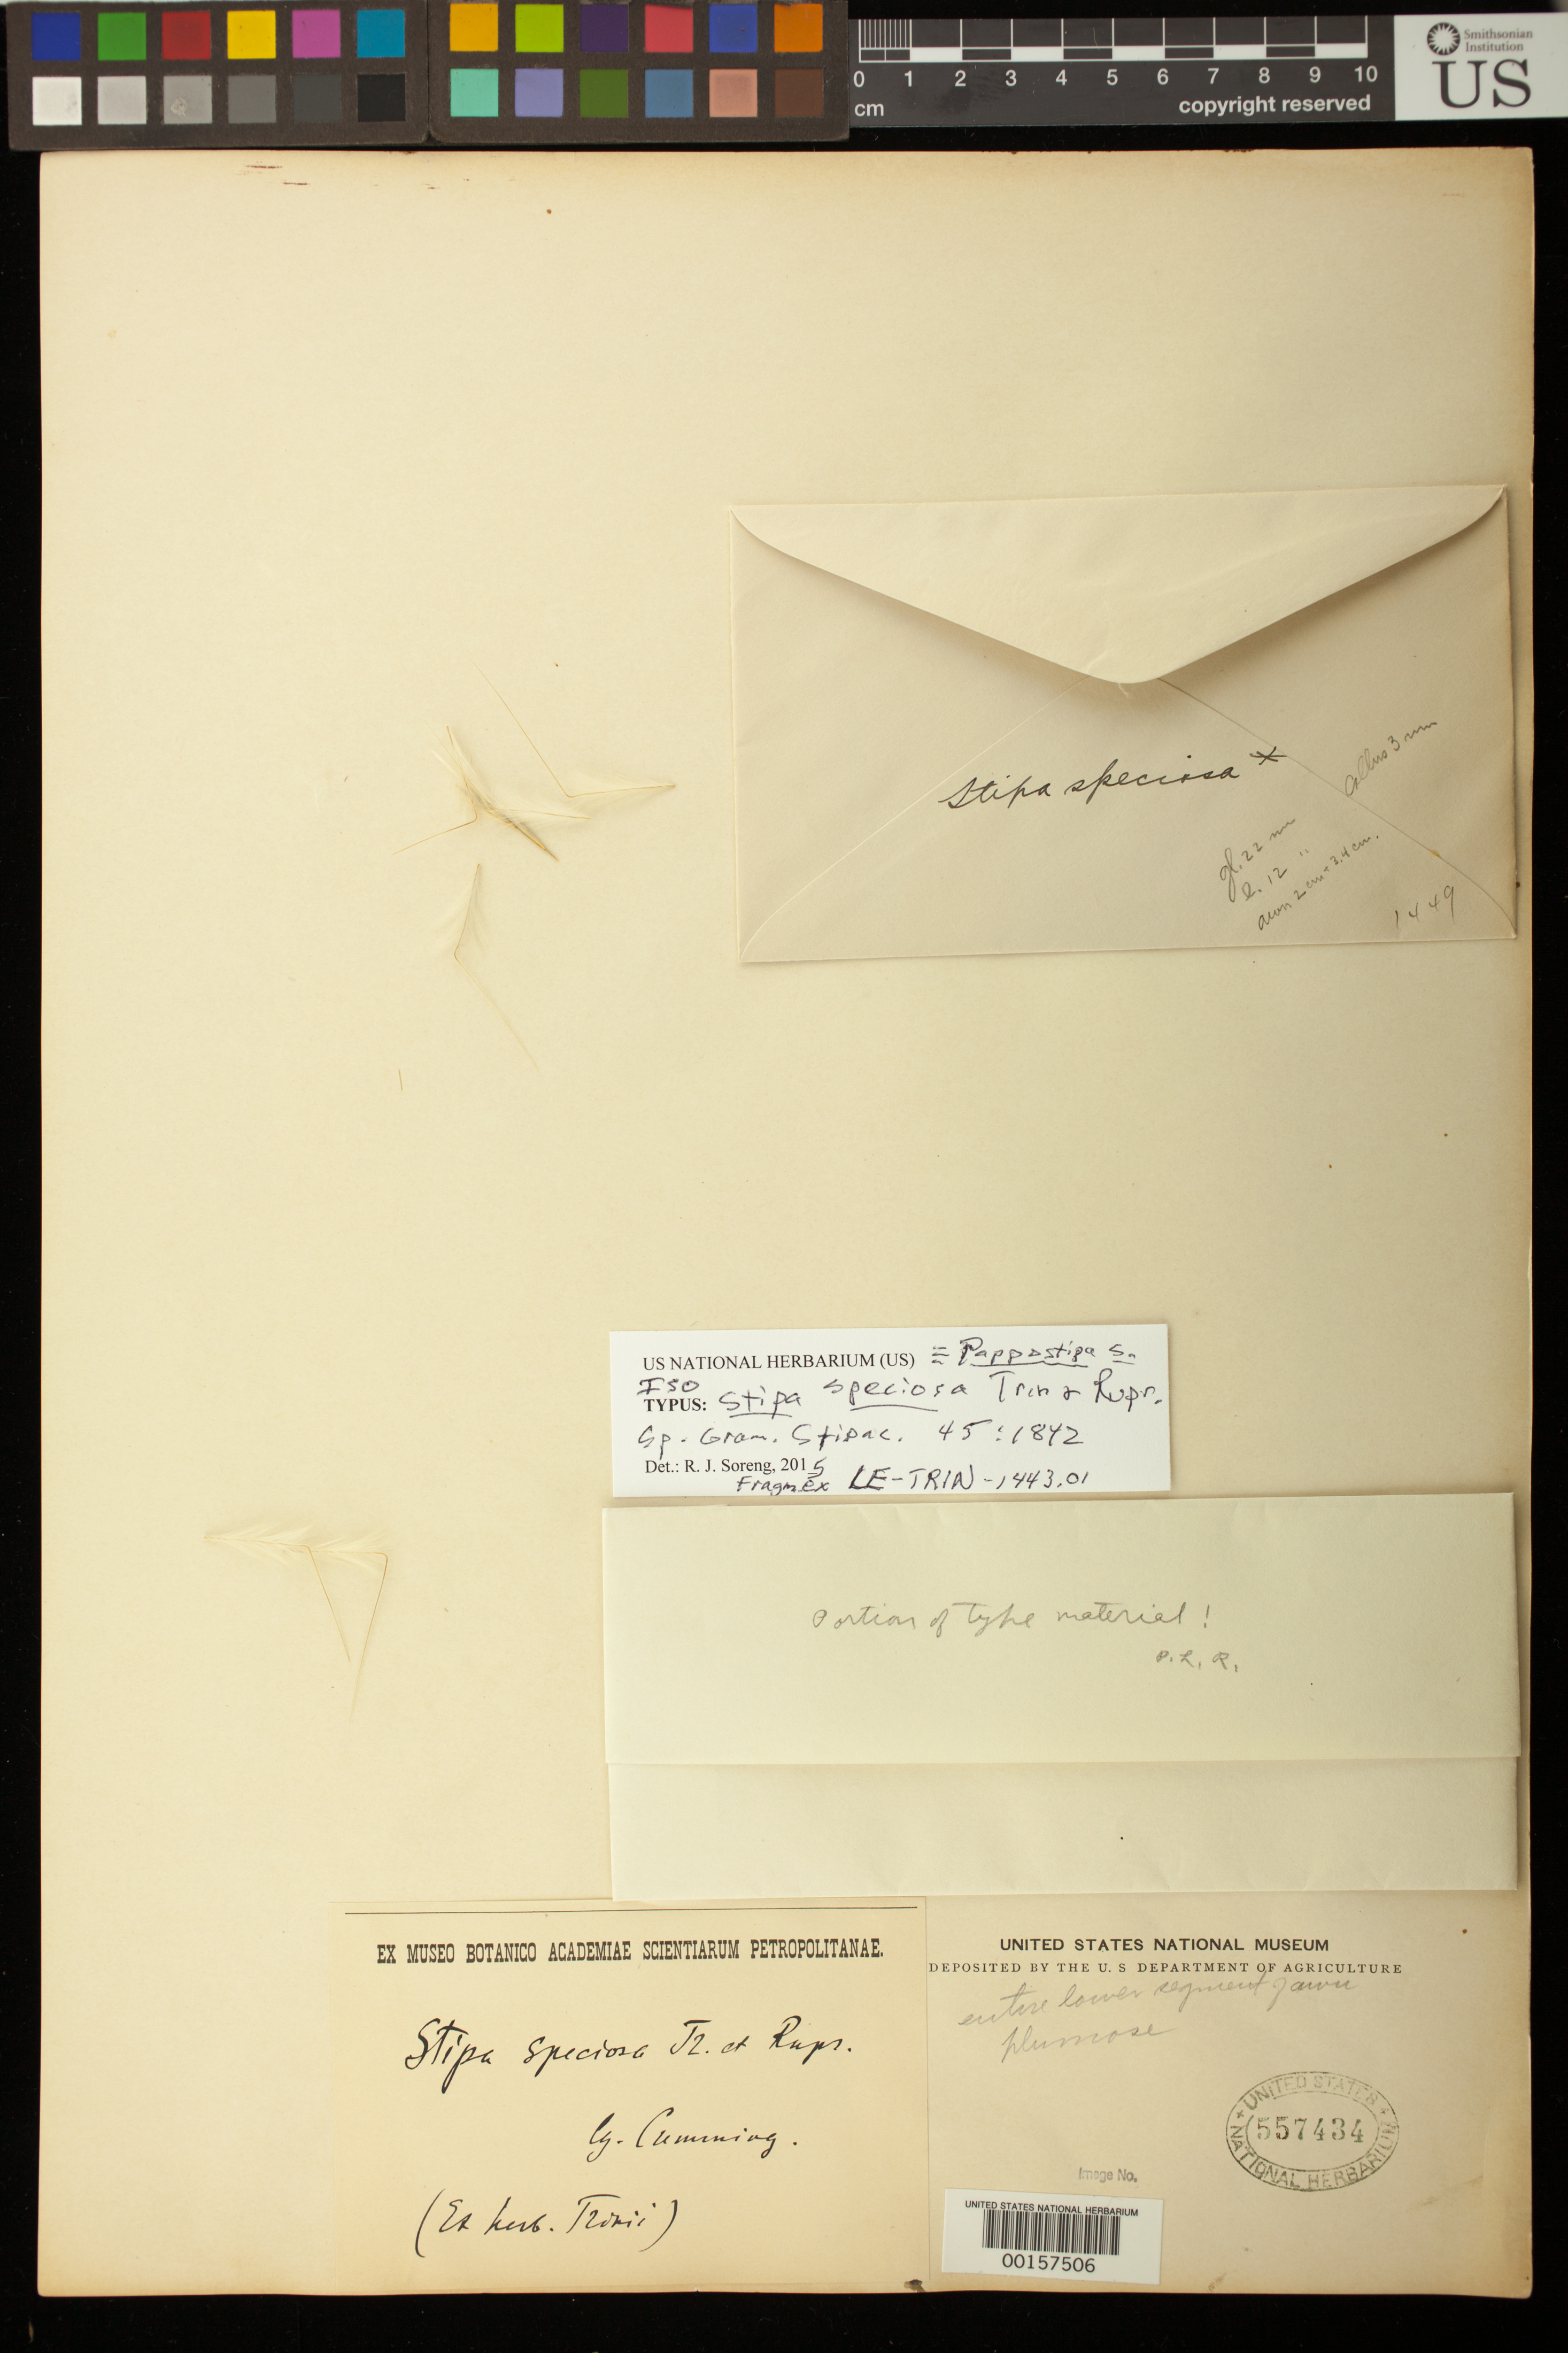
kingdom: Plantae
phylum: Tracheophyta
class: Liliopsida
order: Poales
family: Poaceae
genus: Stipa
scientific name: Stipa speciosa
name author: Trin. & Rupr.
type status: Type Collection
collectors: H. Cuming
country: Chile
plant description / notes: Fragmentary material of type specimen ex herb. Trinius. Contains infl. fragments, mainly awns.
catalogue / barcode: US 557434